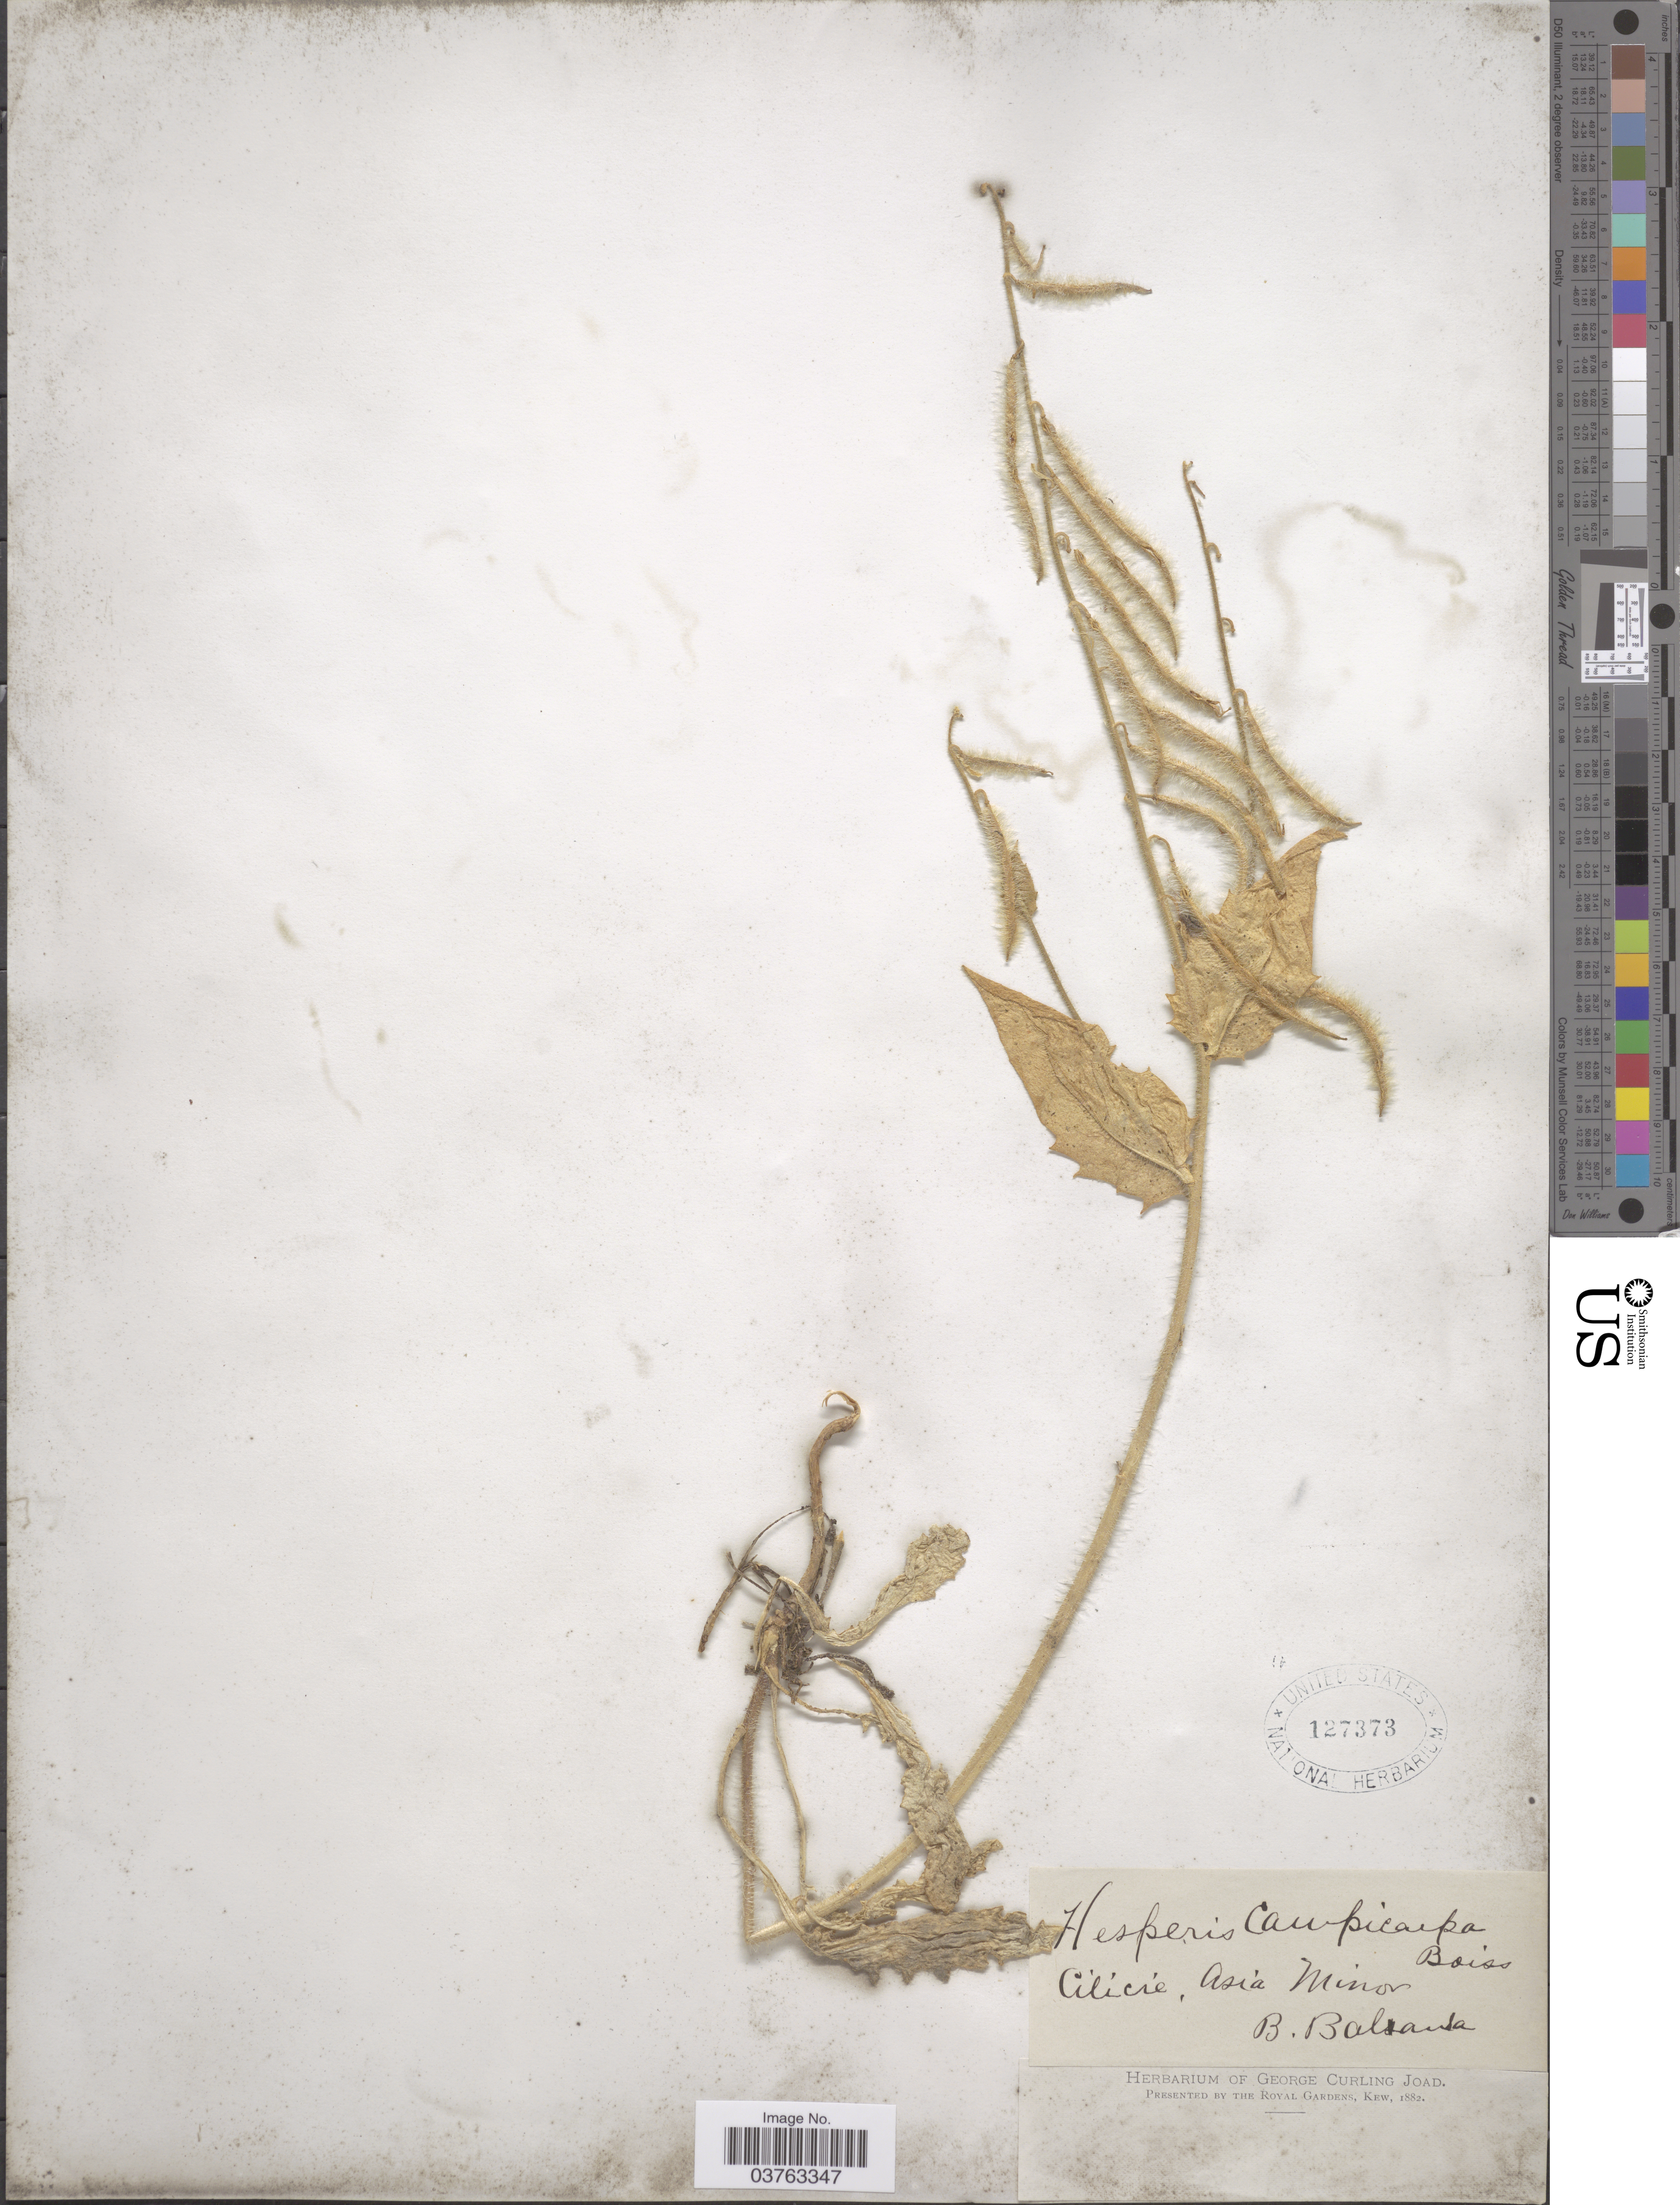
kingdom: Plantae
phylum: Tracheophyta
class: Magnoliopsida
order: Brassicales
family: Brassicaceae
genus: Hesperis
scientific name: Hesperis campicarpa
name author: Boiss.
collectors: B. Balansa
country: Turkey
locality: Cilicie, Asia Minor.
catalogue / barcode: US 127373